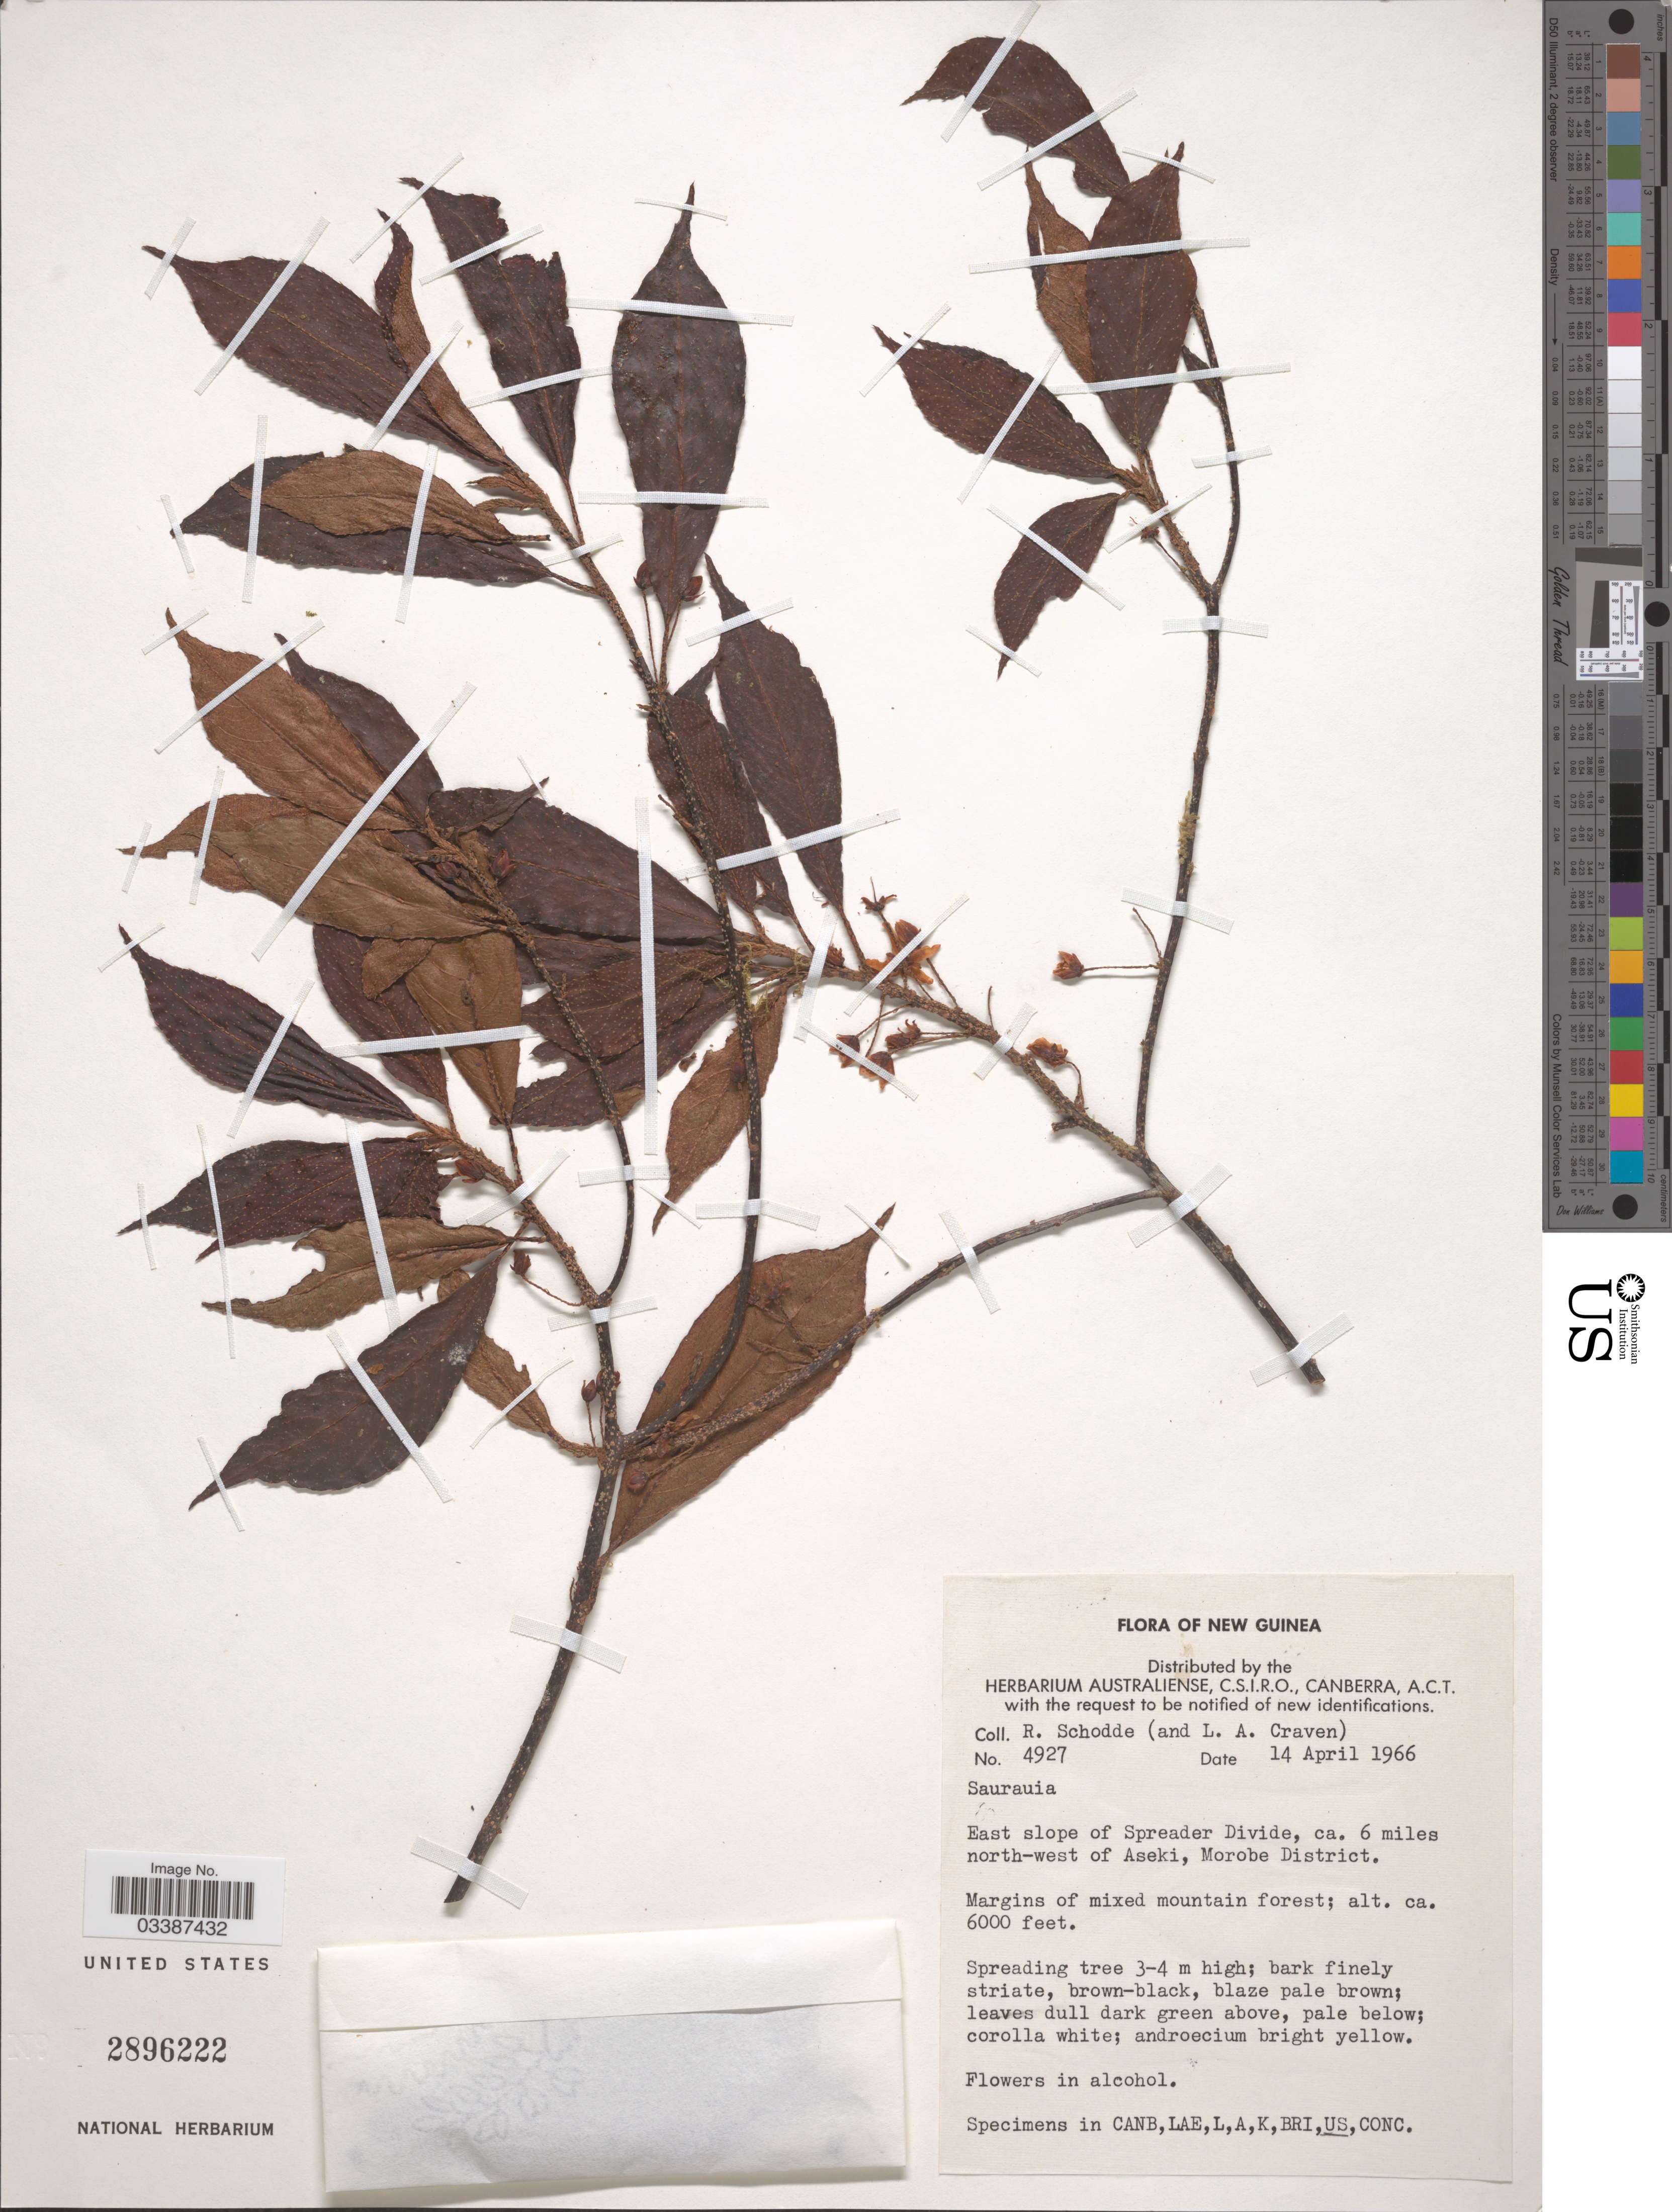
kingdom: Plantae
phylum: Tracheophyta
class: Magnoliopsida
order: Ericales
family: Actinidiaceae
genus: Saurauia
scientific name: Saurauia sp.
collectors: R. Schodde & L. A. Craven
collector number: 4927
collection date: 1966-04-14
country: Papua New Guinea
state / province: Morobe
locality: New Guinea. East slope of Spreader Divide, ca. 6 miles north-west of Aseki, Morobe District.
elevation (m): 1829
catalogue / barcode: US 2896222